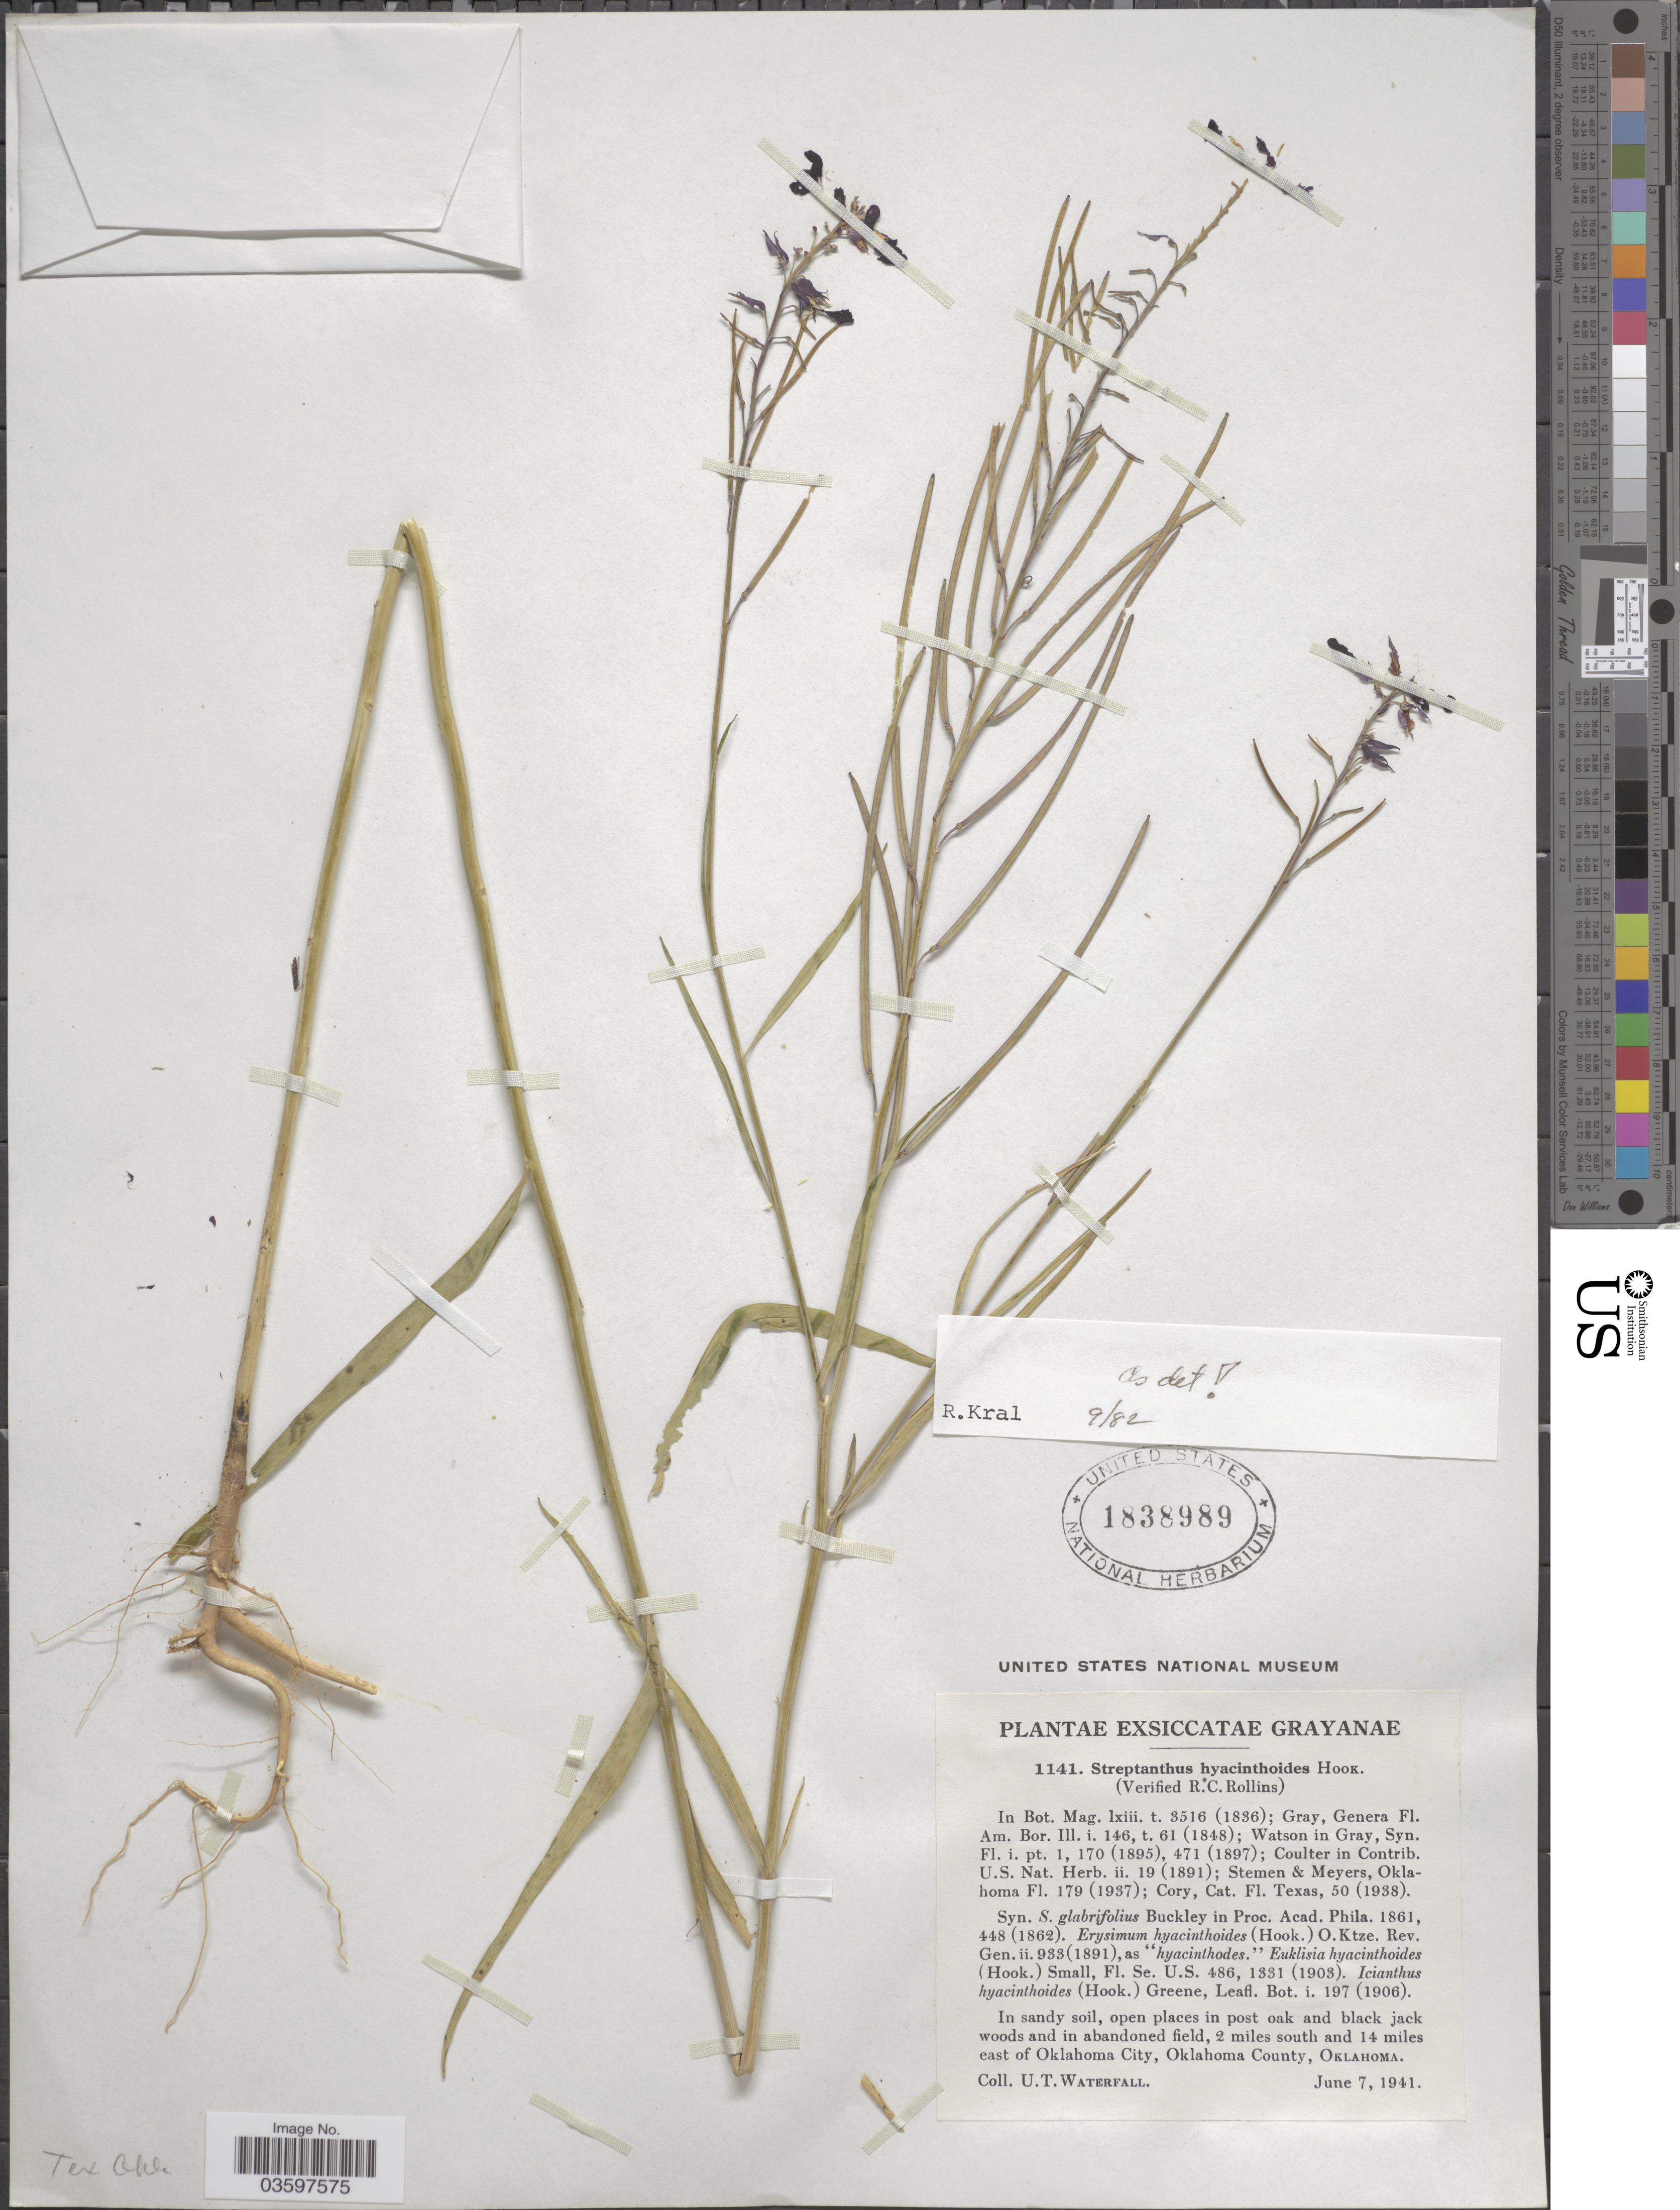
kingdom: Plantae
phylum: Tracheophyta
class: Magnoliopsida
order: Brassicales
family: Brassicaceae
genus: Streptanthus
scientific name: Streptanthus hyacinthoides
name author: Hook.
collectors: U. T. Waterfall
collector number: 1141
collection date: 1941-06-07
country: United States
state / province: Oklahoma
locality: Grayanae. In sandy soil, open places in post oak and black jack woods and in abandoned field, 2 miles south and 14 miles east of Oklahoma City, Oklahoma County.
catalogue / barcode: US 1838989